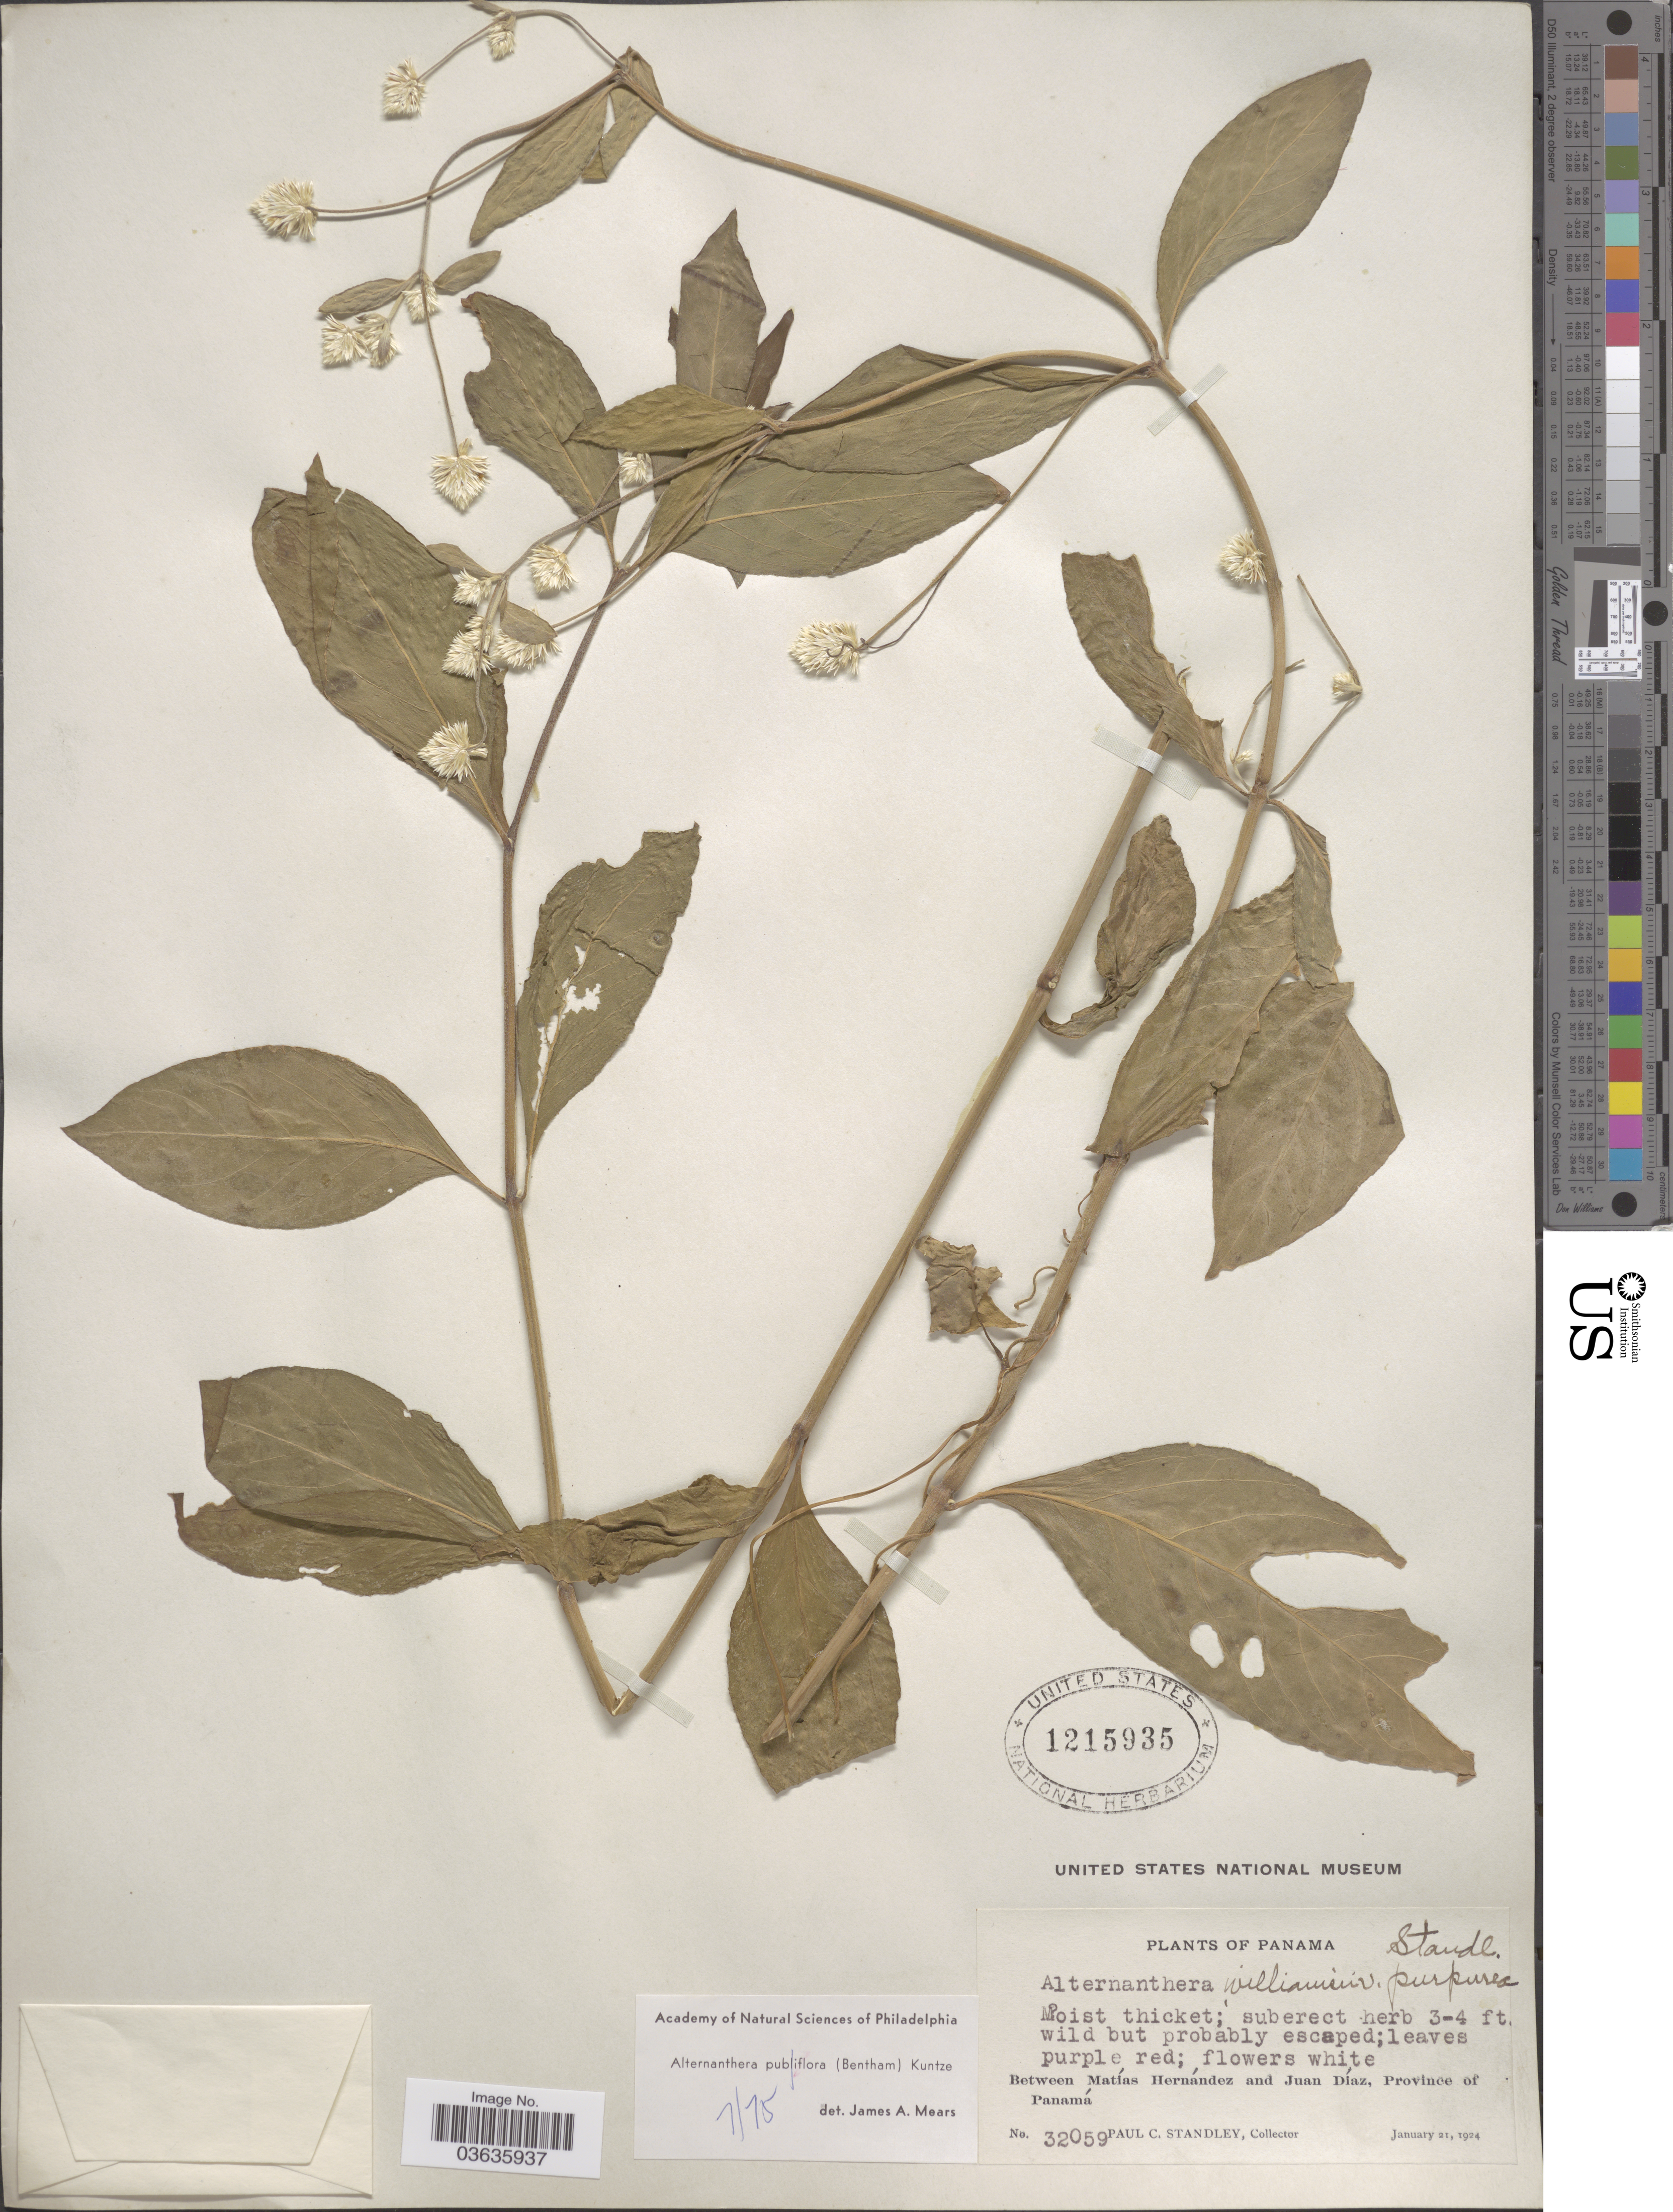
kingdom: Plantae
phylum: Tracheophyta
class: Magnoliopsida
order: Caryophyllales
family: Amaranthaceae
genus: Alternanthera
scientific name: Alternanthera pubiflora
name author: (Benth.) Kuntze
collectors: P. C. Standley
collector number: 32059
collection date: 1924-01-21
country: Panama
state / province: Panamá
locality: Between Matías Hernández and Juan Díaz.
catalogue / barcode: US 1215935